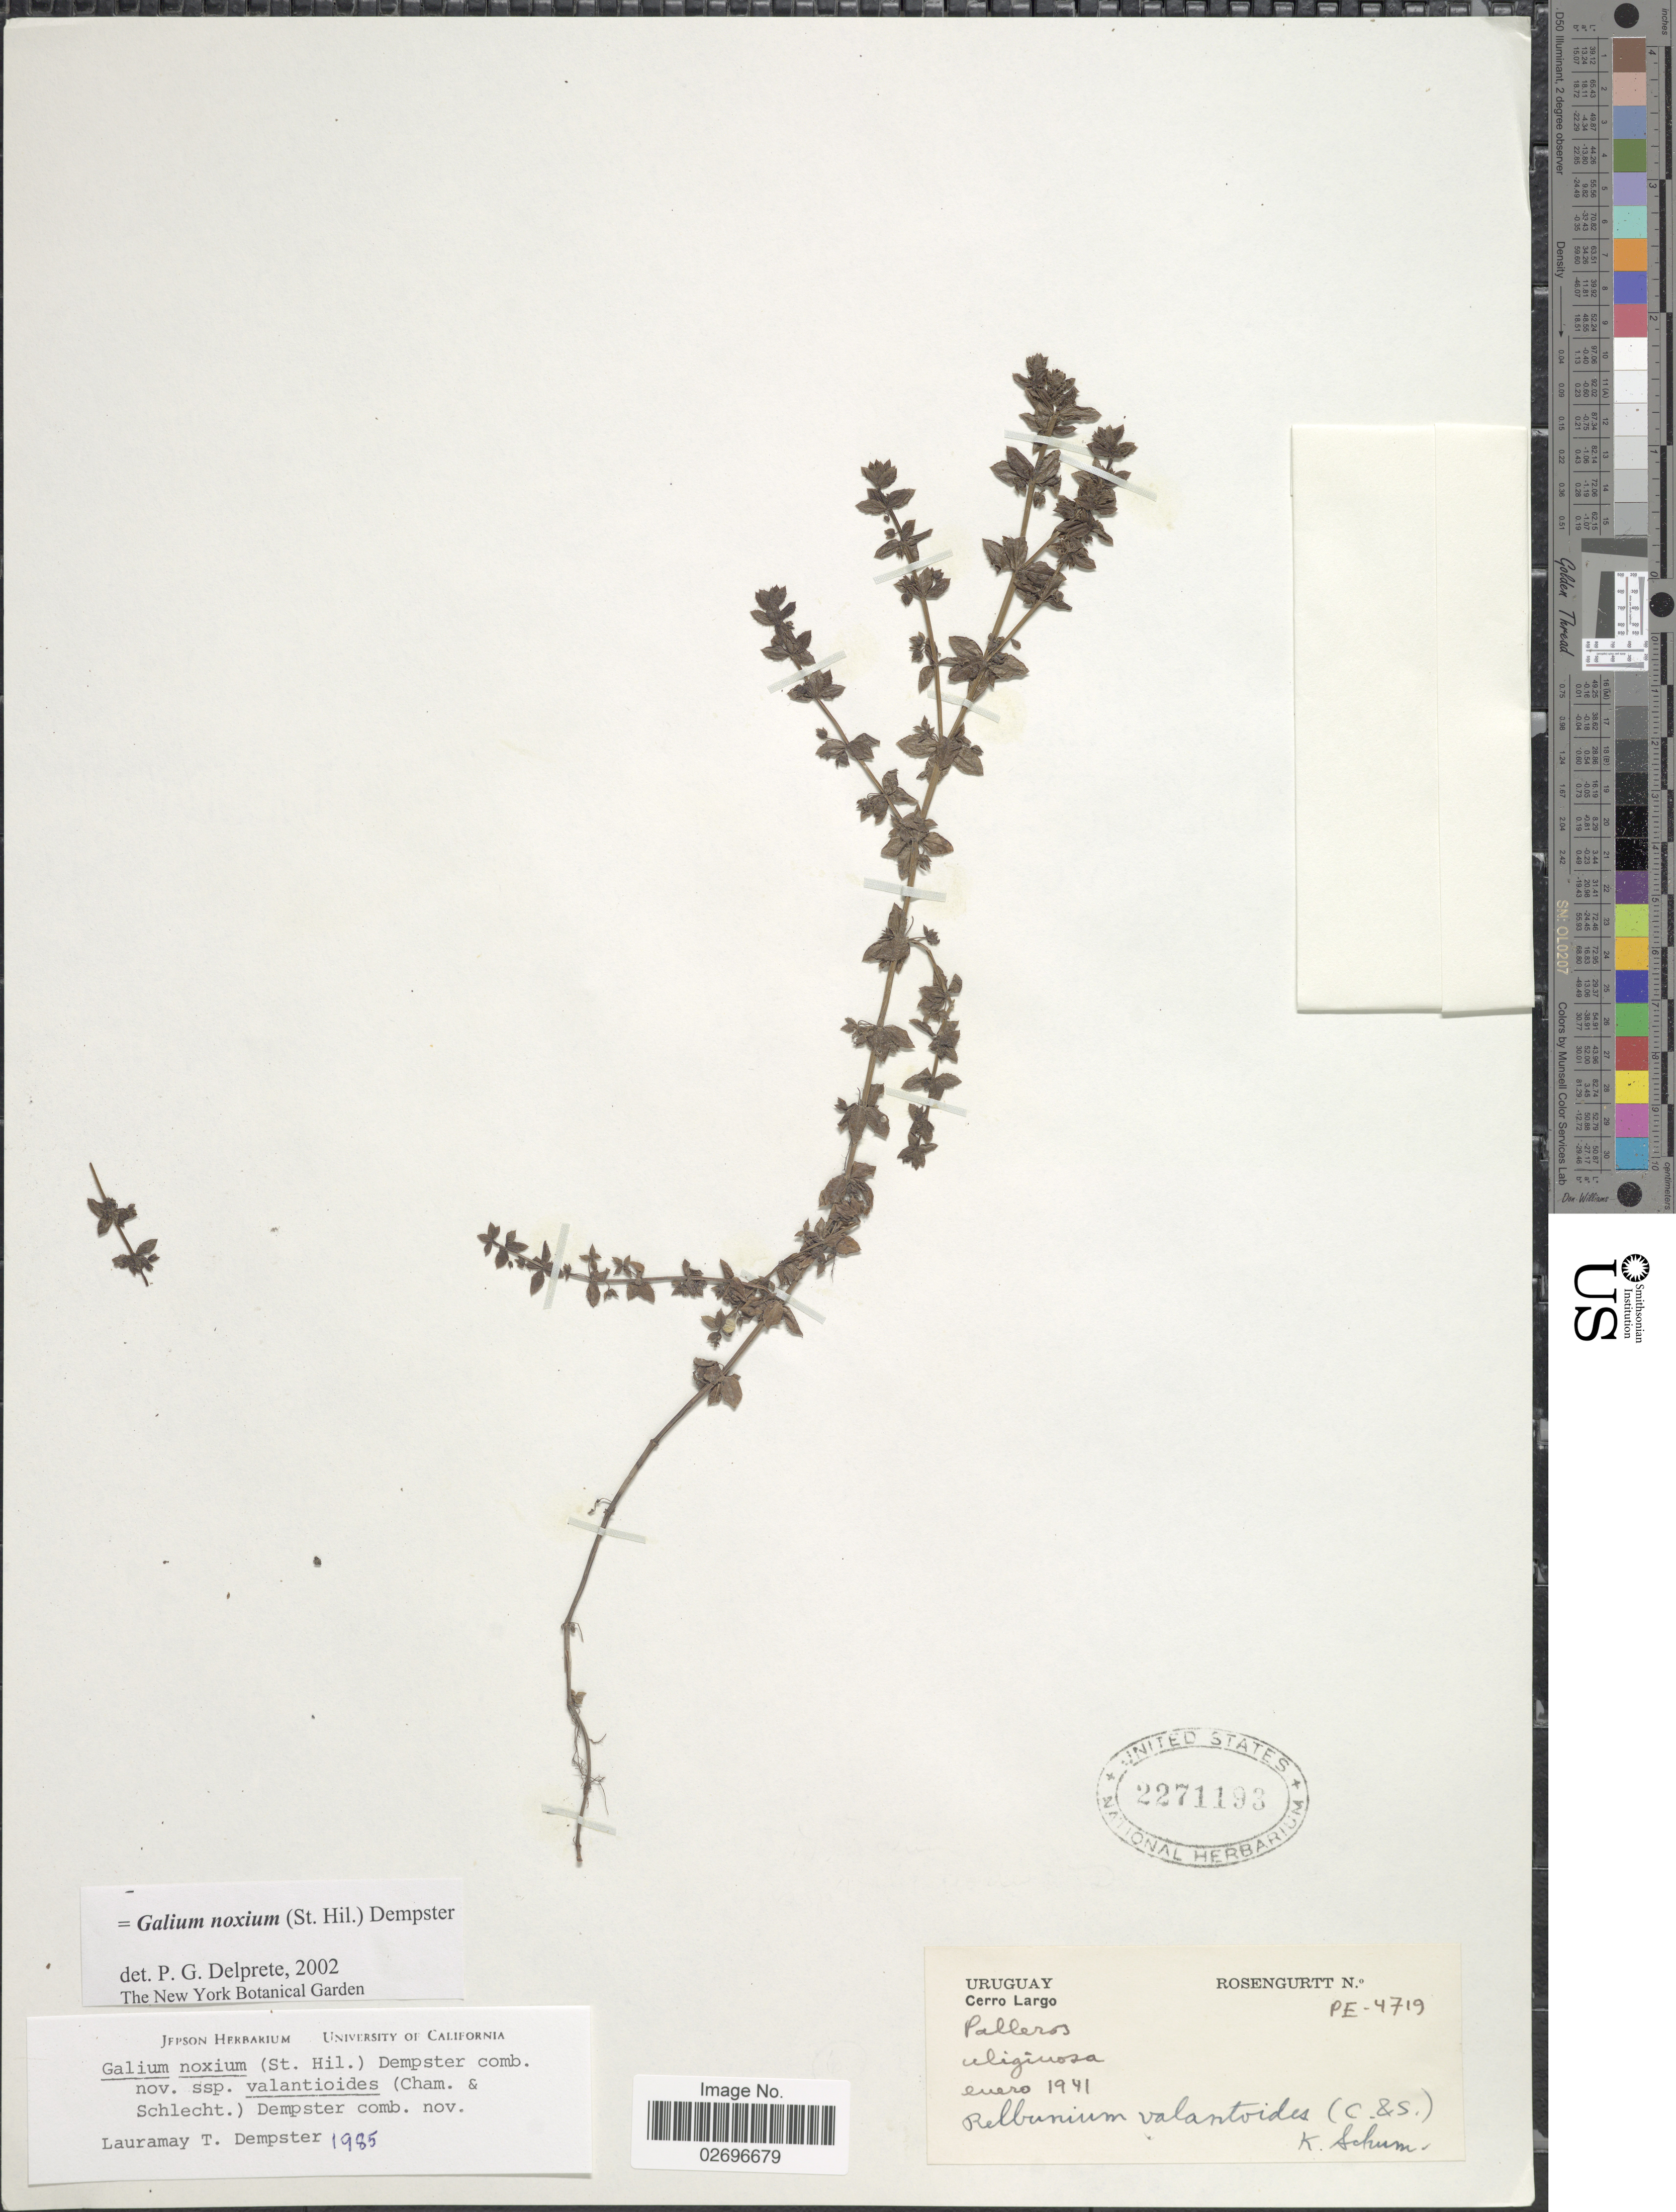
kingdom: Plantae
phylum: Tracheophyta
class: Magnoliopsida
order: Gentianales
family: Rubiaceae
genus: Galium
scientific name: Galium noxium subsp. valantioides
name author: (Cham. & Schltdl.) Dempster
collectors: Rosengurtt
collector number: PE-4719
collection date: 1941-01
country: Uruguay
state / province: Cerro Largo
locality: Palleros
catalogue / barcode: US 2271193